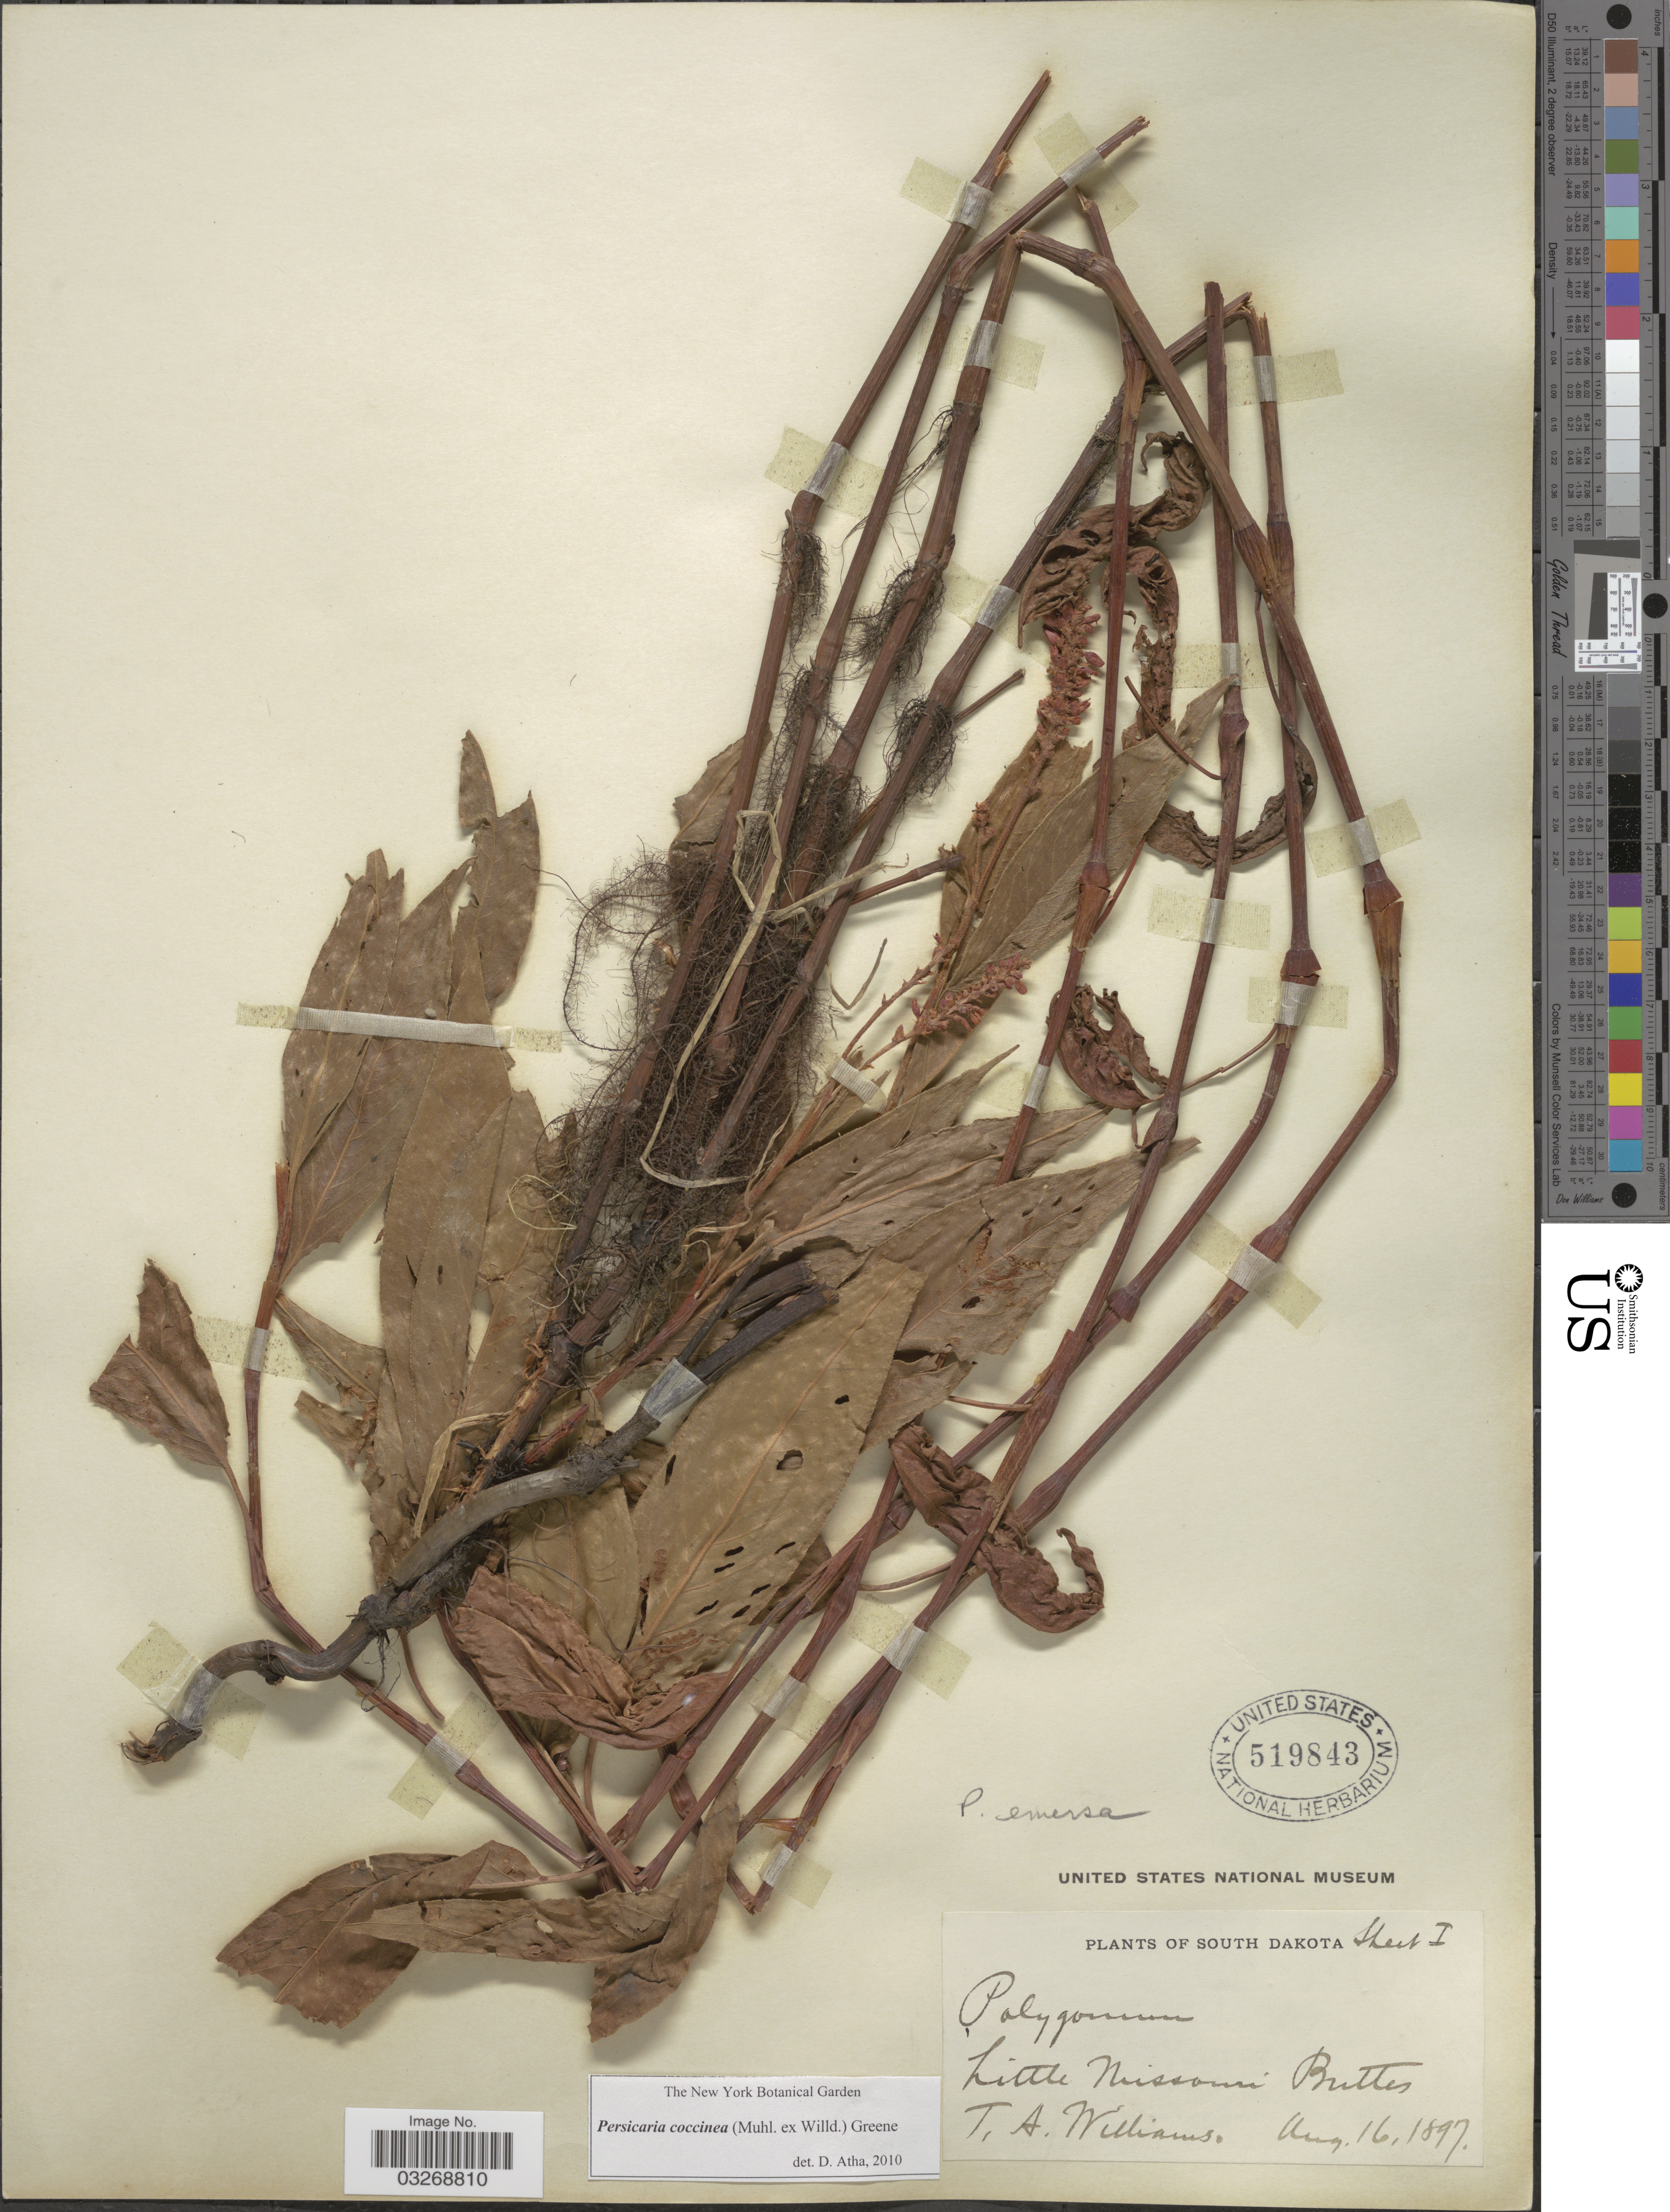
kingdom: Plantae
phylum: Tracheophyta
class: Magnoliopsida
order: Caryophyllales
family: Polygonaceae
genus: Persicaria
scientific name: Persicaria coccinea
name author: (Muhl. ex Willd.) Greene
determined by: Atha, D. E.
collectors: T. Williams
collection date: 1897-08-16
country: United States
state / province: South Dakota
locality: Little Missouri Buttes.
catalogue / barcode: US 519843